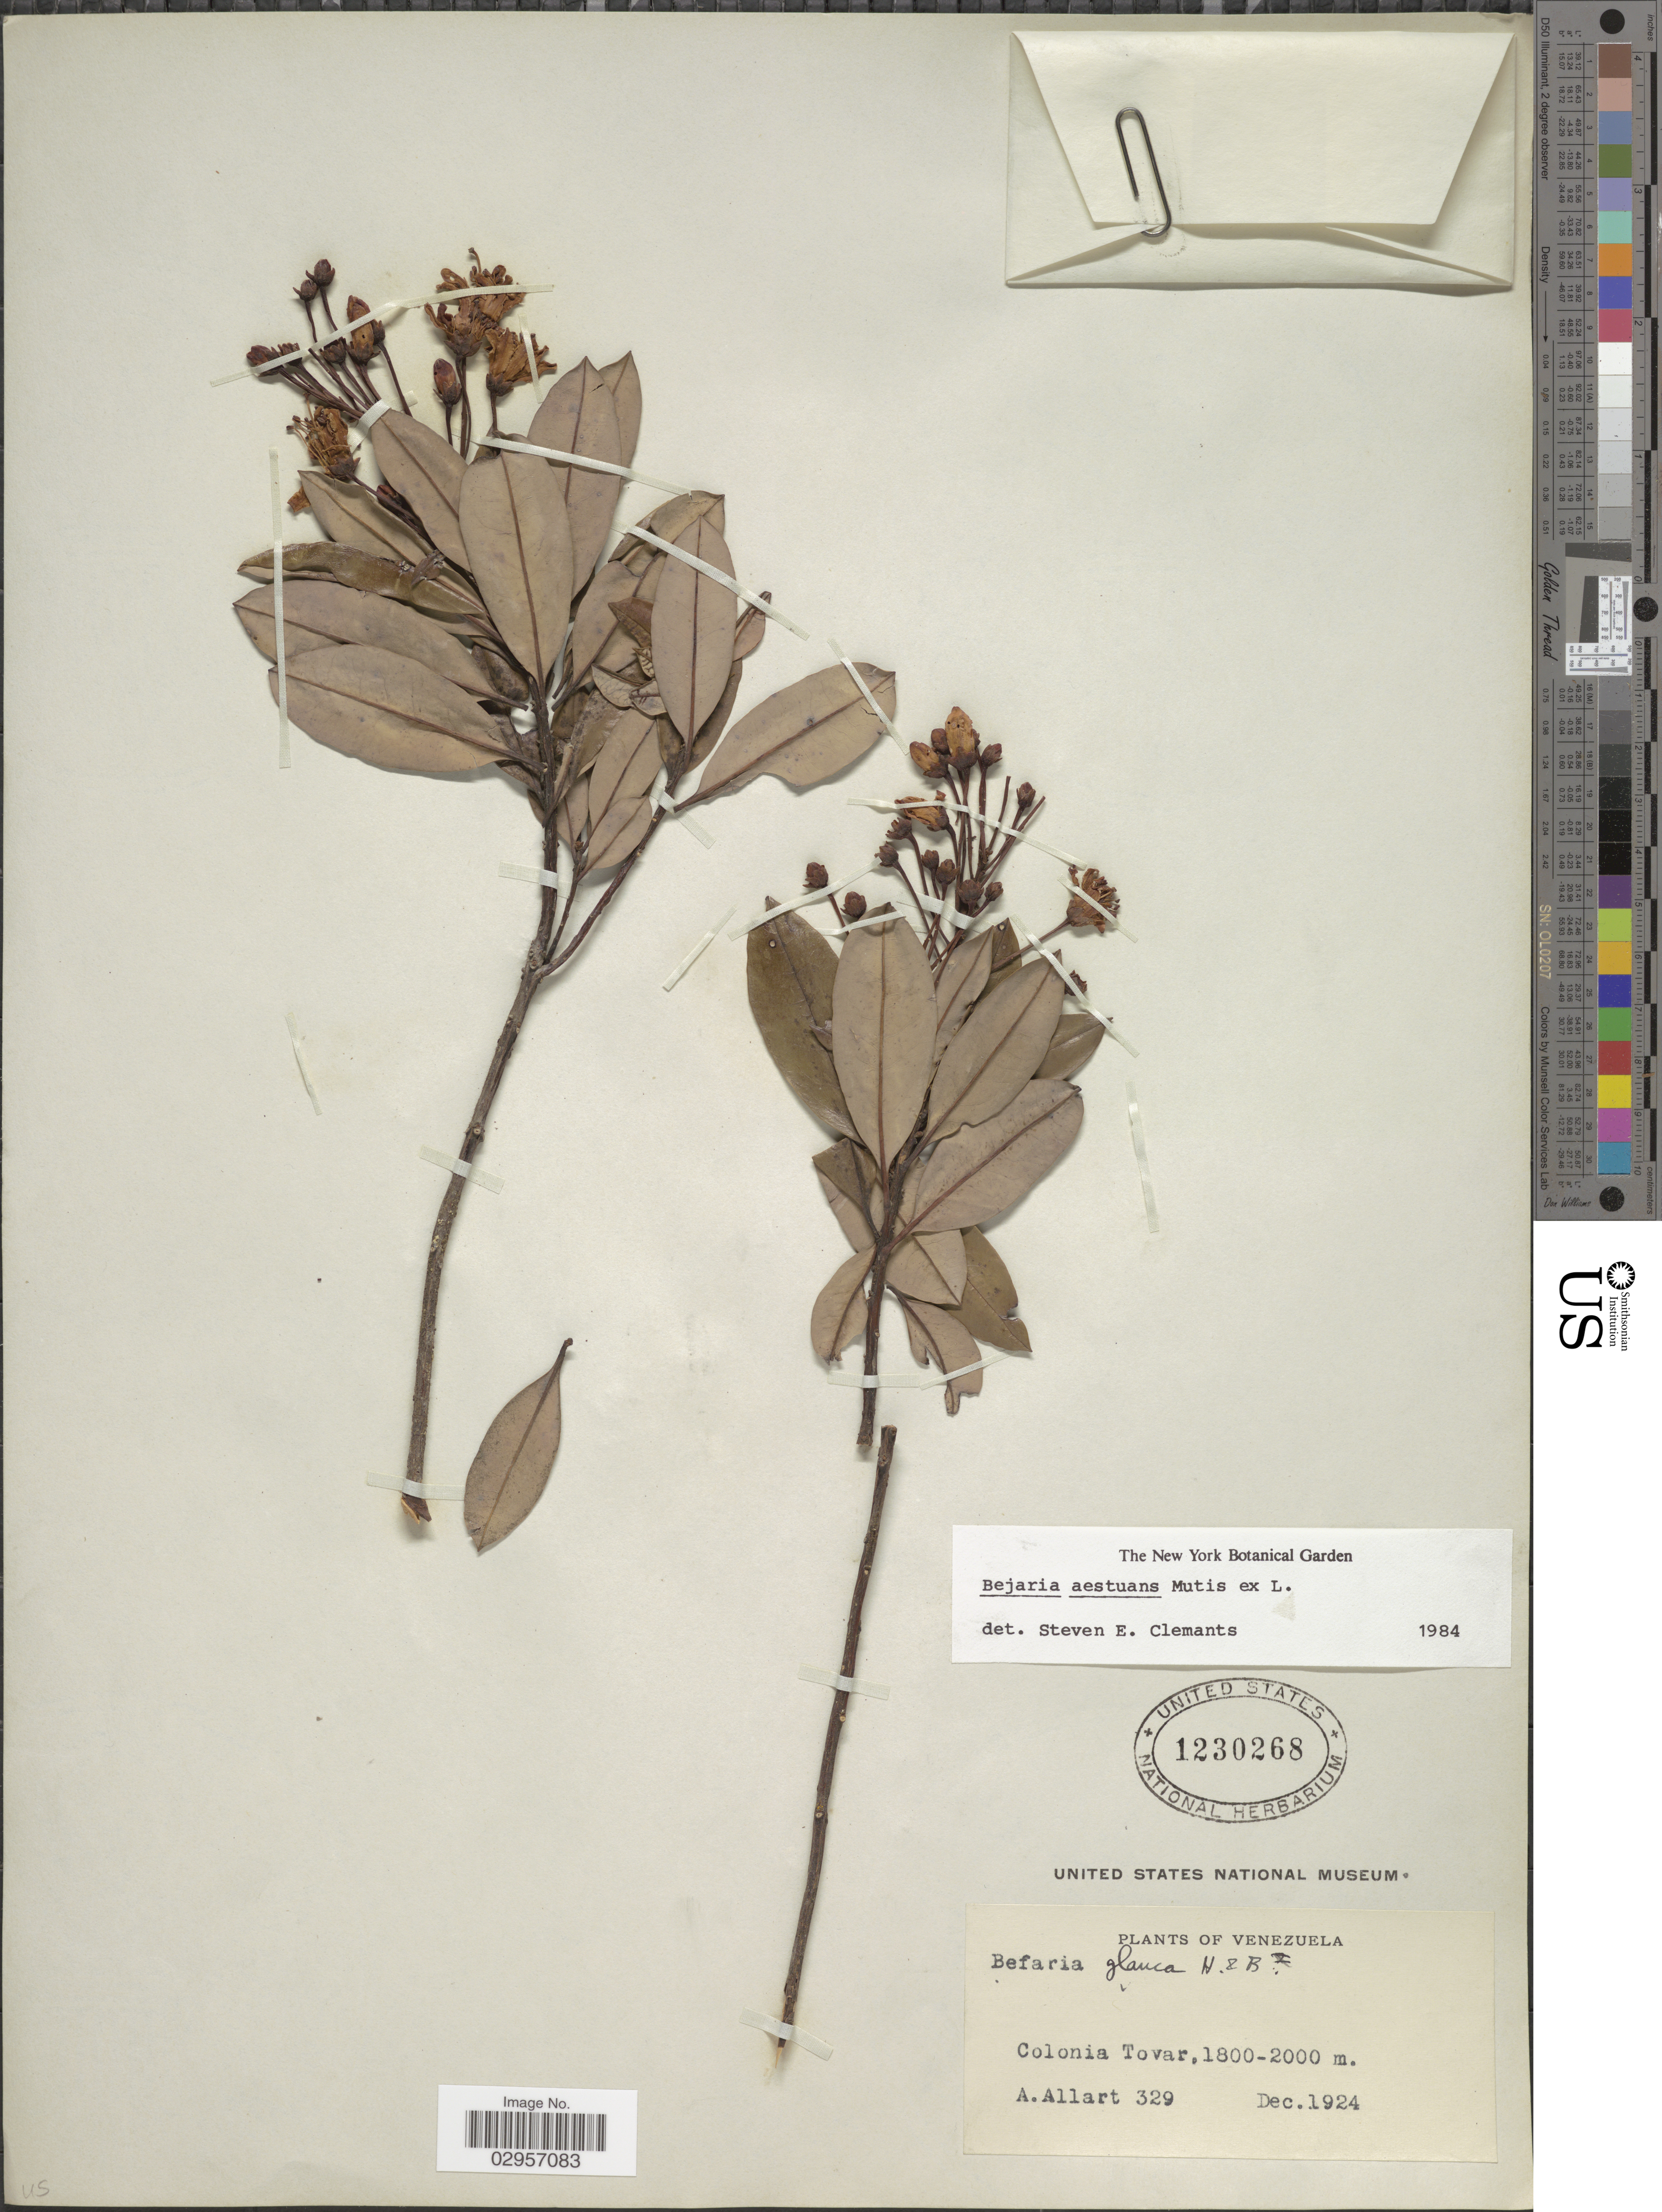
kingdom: Plantae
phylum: Tracheophyta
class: Magnoliopsida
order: Ericales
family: Ericaceae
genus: Befaria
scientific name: Befaria aestuans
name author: Mutis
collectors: A. Allart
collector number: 329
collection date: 1924-12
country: Venezuela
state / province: Aragua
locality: Colonia Tovar.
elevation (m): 1800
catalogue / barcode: US 1230268